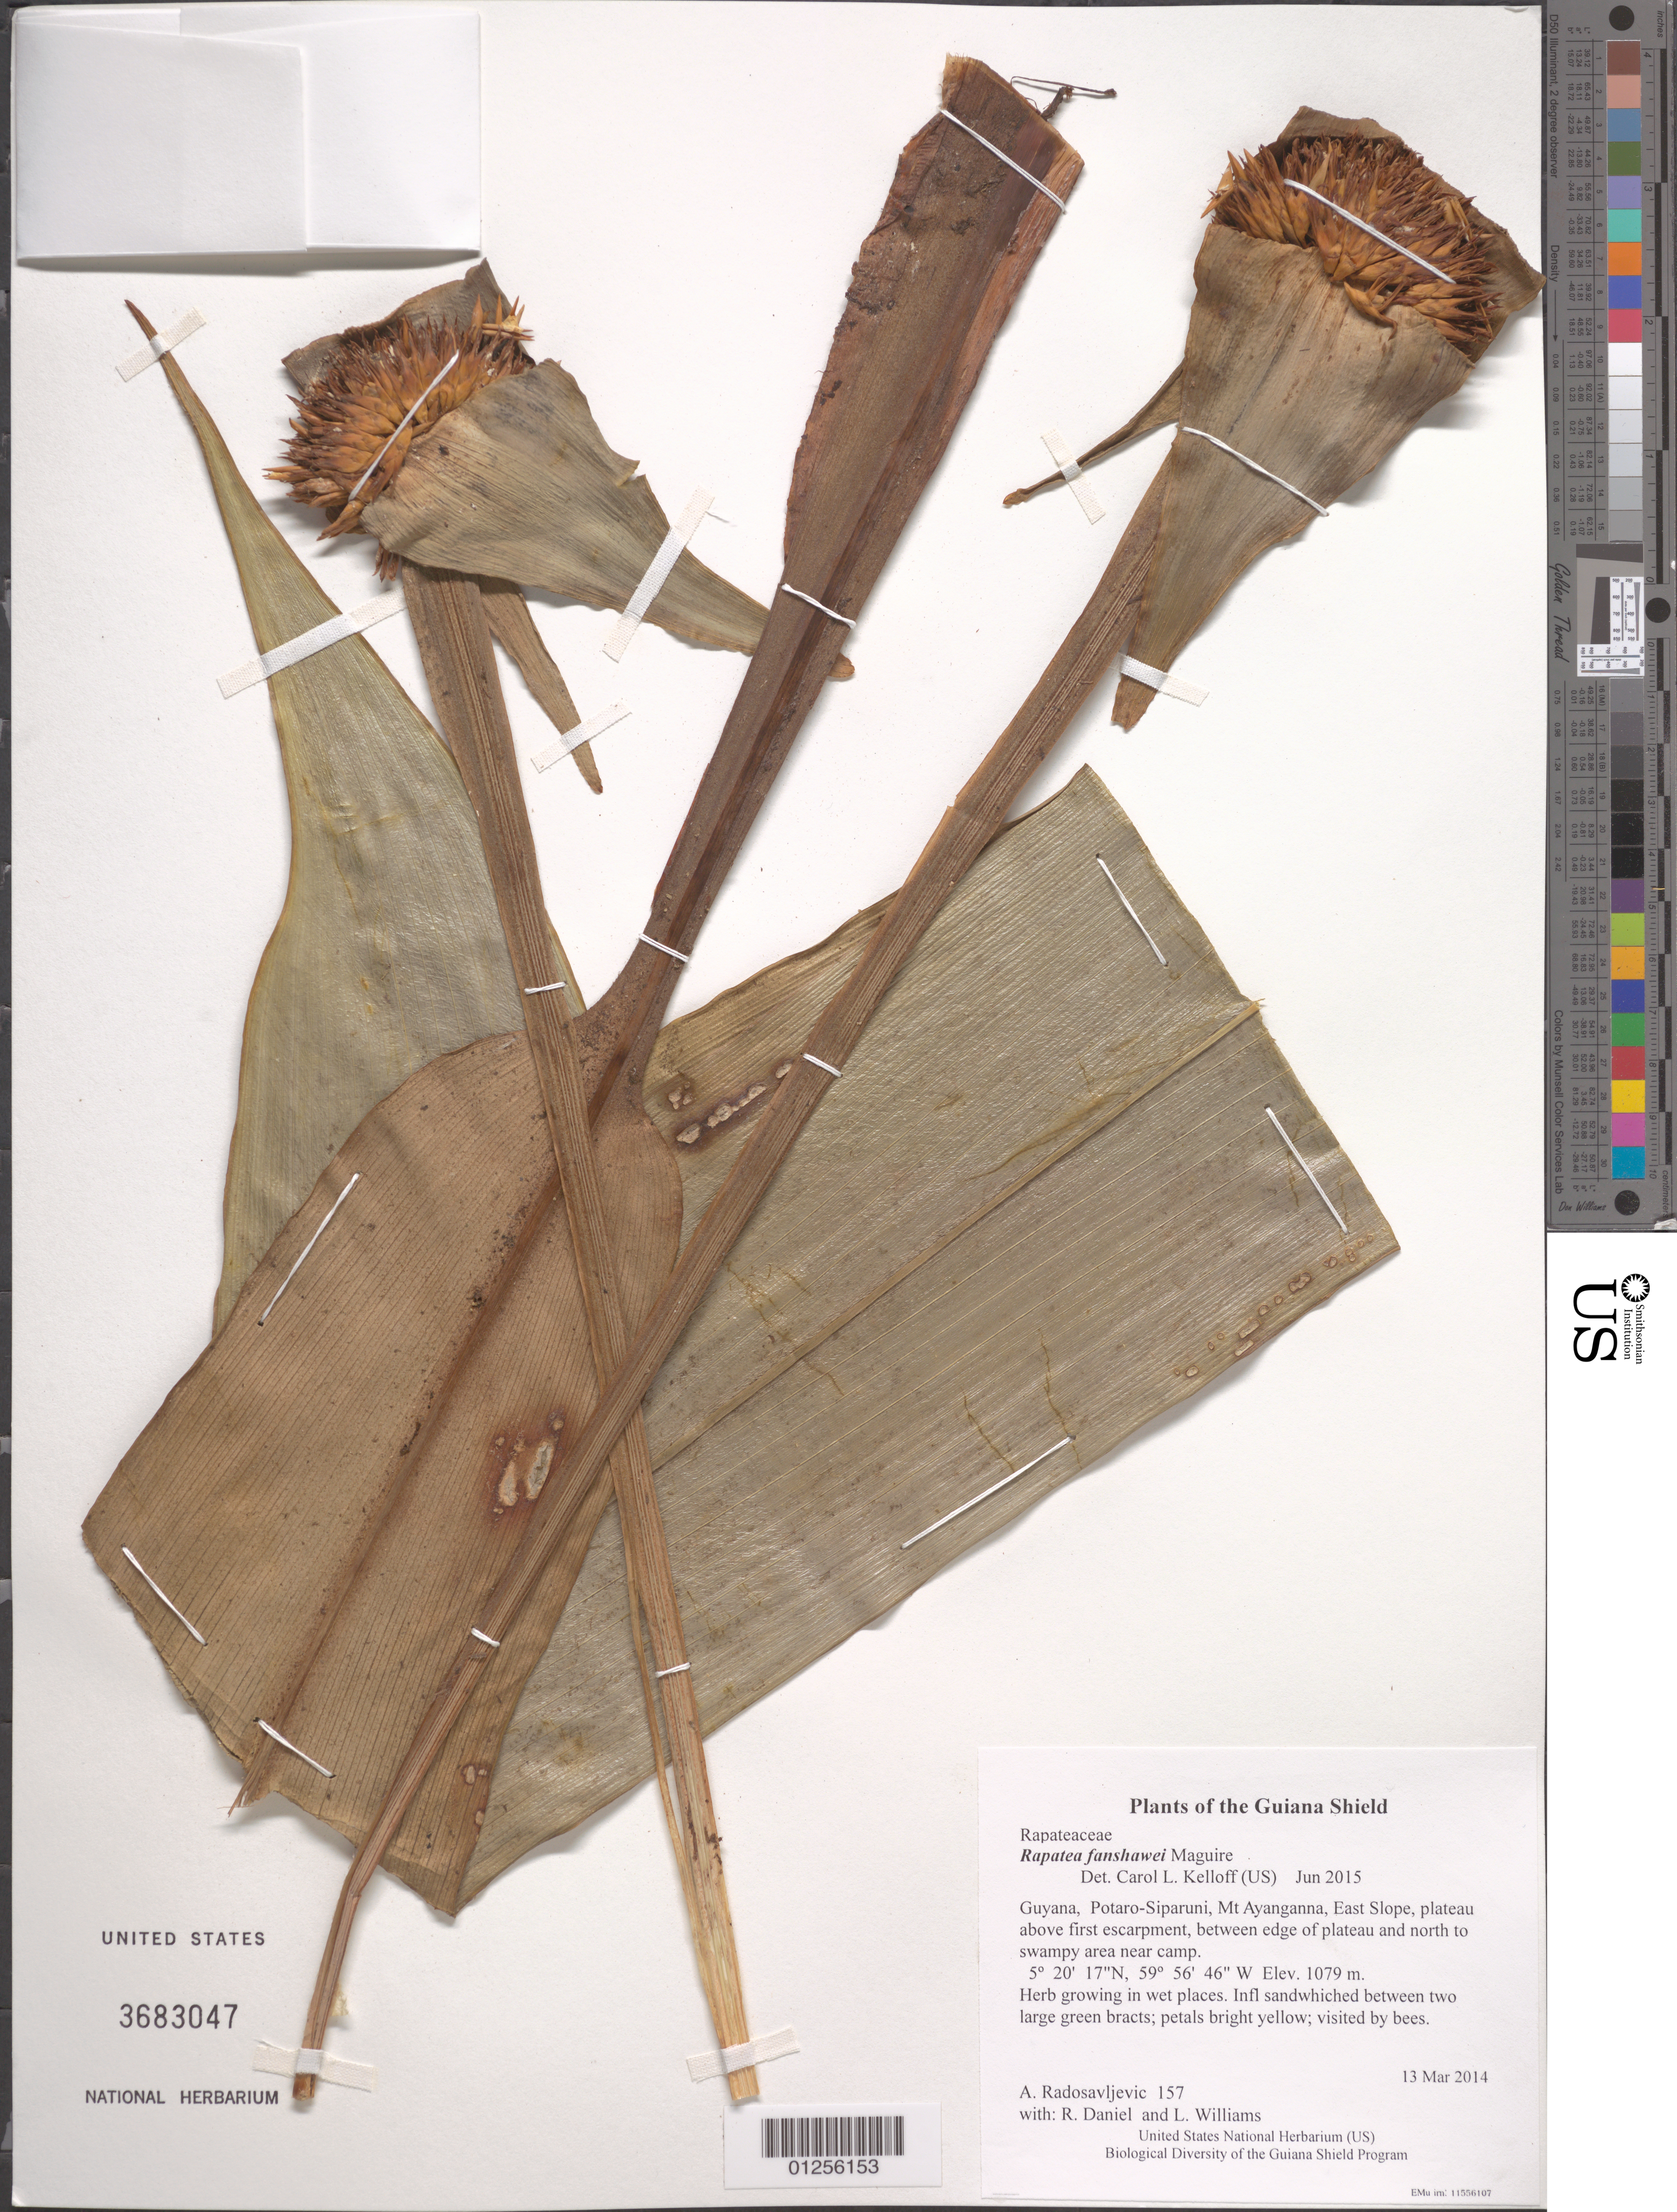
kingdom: Plantae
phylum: Tracheophyta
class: Liliopsida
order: Poales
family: Rapateaceae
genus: Rapatea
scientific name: Rapatea fanshawei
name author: Maguire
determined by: Kelloff, Carol L., (US), Smithsonian Institution - National Museum of Natural History (UNITED STATES)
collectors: A. Radosavljevic, R. Daniel & L. Williams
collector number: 157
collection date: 2014-03-13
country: Guyana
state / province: Potaro-Siparuni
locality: Mt Ayanganna, East Slope, plateau above first escarpment, between edge of plateau and north to swampy area near camp.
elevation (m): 1079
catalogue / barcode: US 3683047